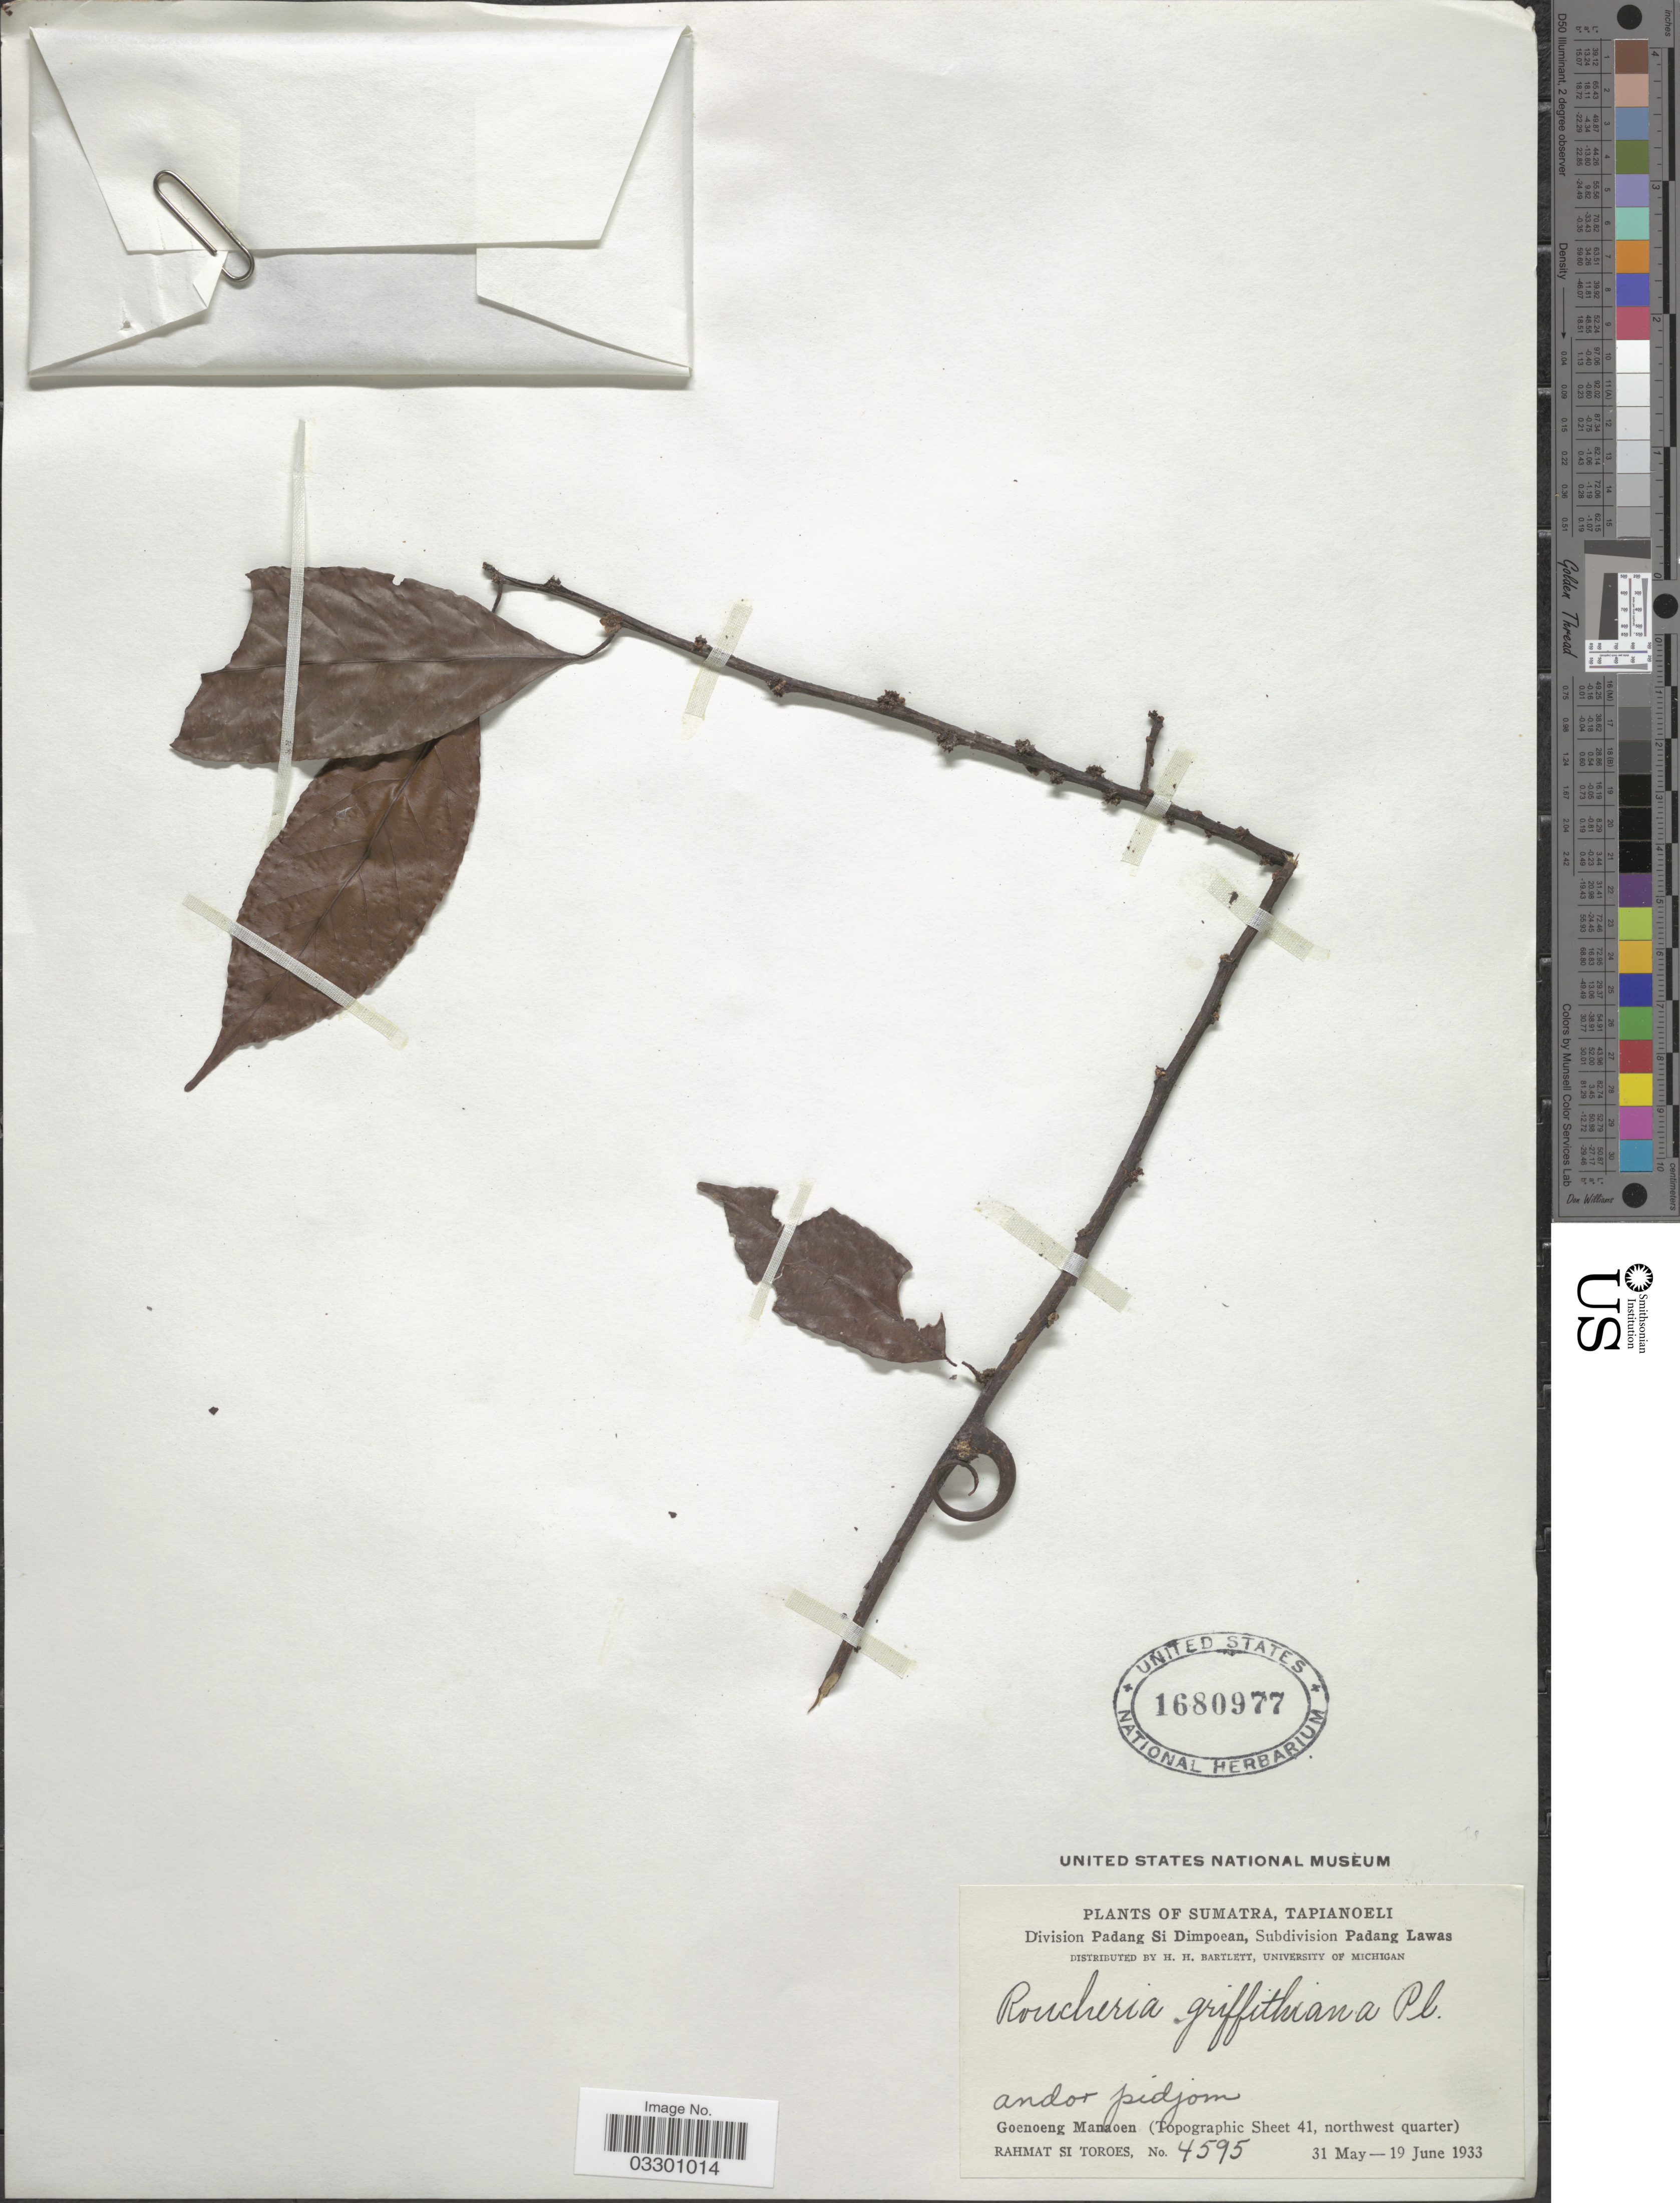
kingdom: Plantae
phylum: Tracheophyta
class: Magnoliopsida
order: Malpighiales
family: Linaceae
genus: Roucheria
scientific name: Roucheria griffithiana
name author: Planch.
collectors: Rahmat Si Boeea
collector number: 4595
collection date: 1933-05-31/1933-06-19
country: Indonesia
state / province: Sumatra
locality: Tapianoeli. Division Padang Si Dimpoean, Subdivision Padang Lawas. Goenoeng Manaoen (Topographic Sheet 41, northwest quarter).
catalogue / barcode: US 1680977